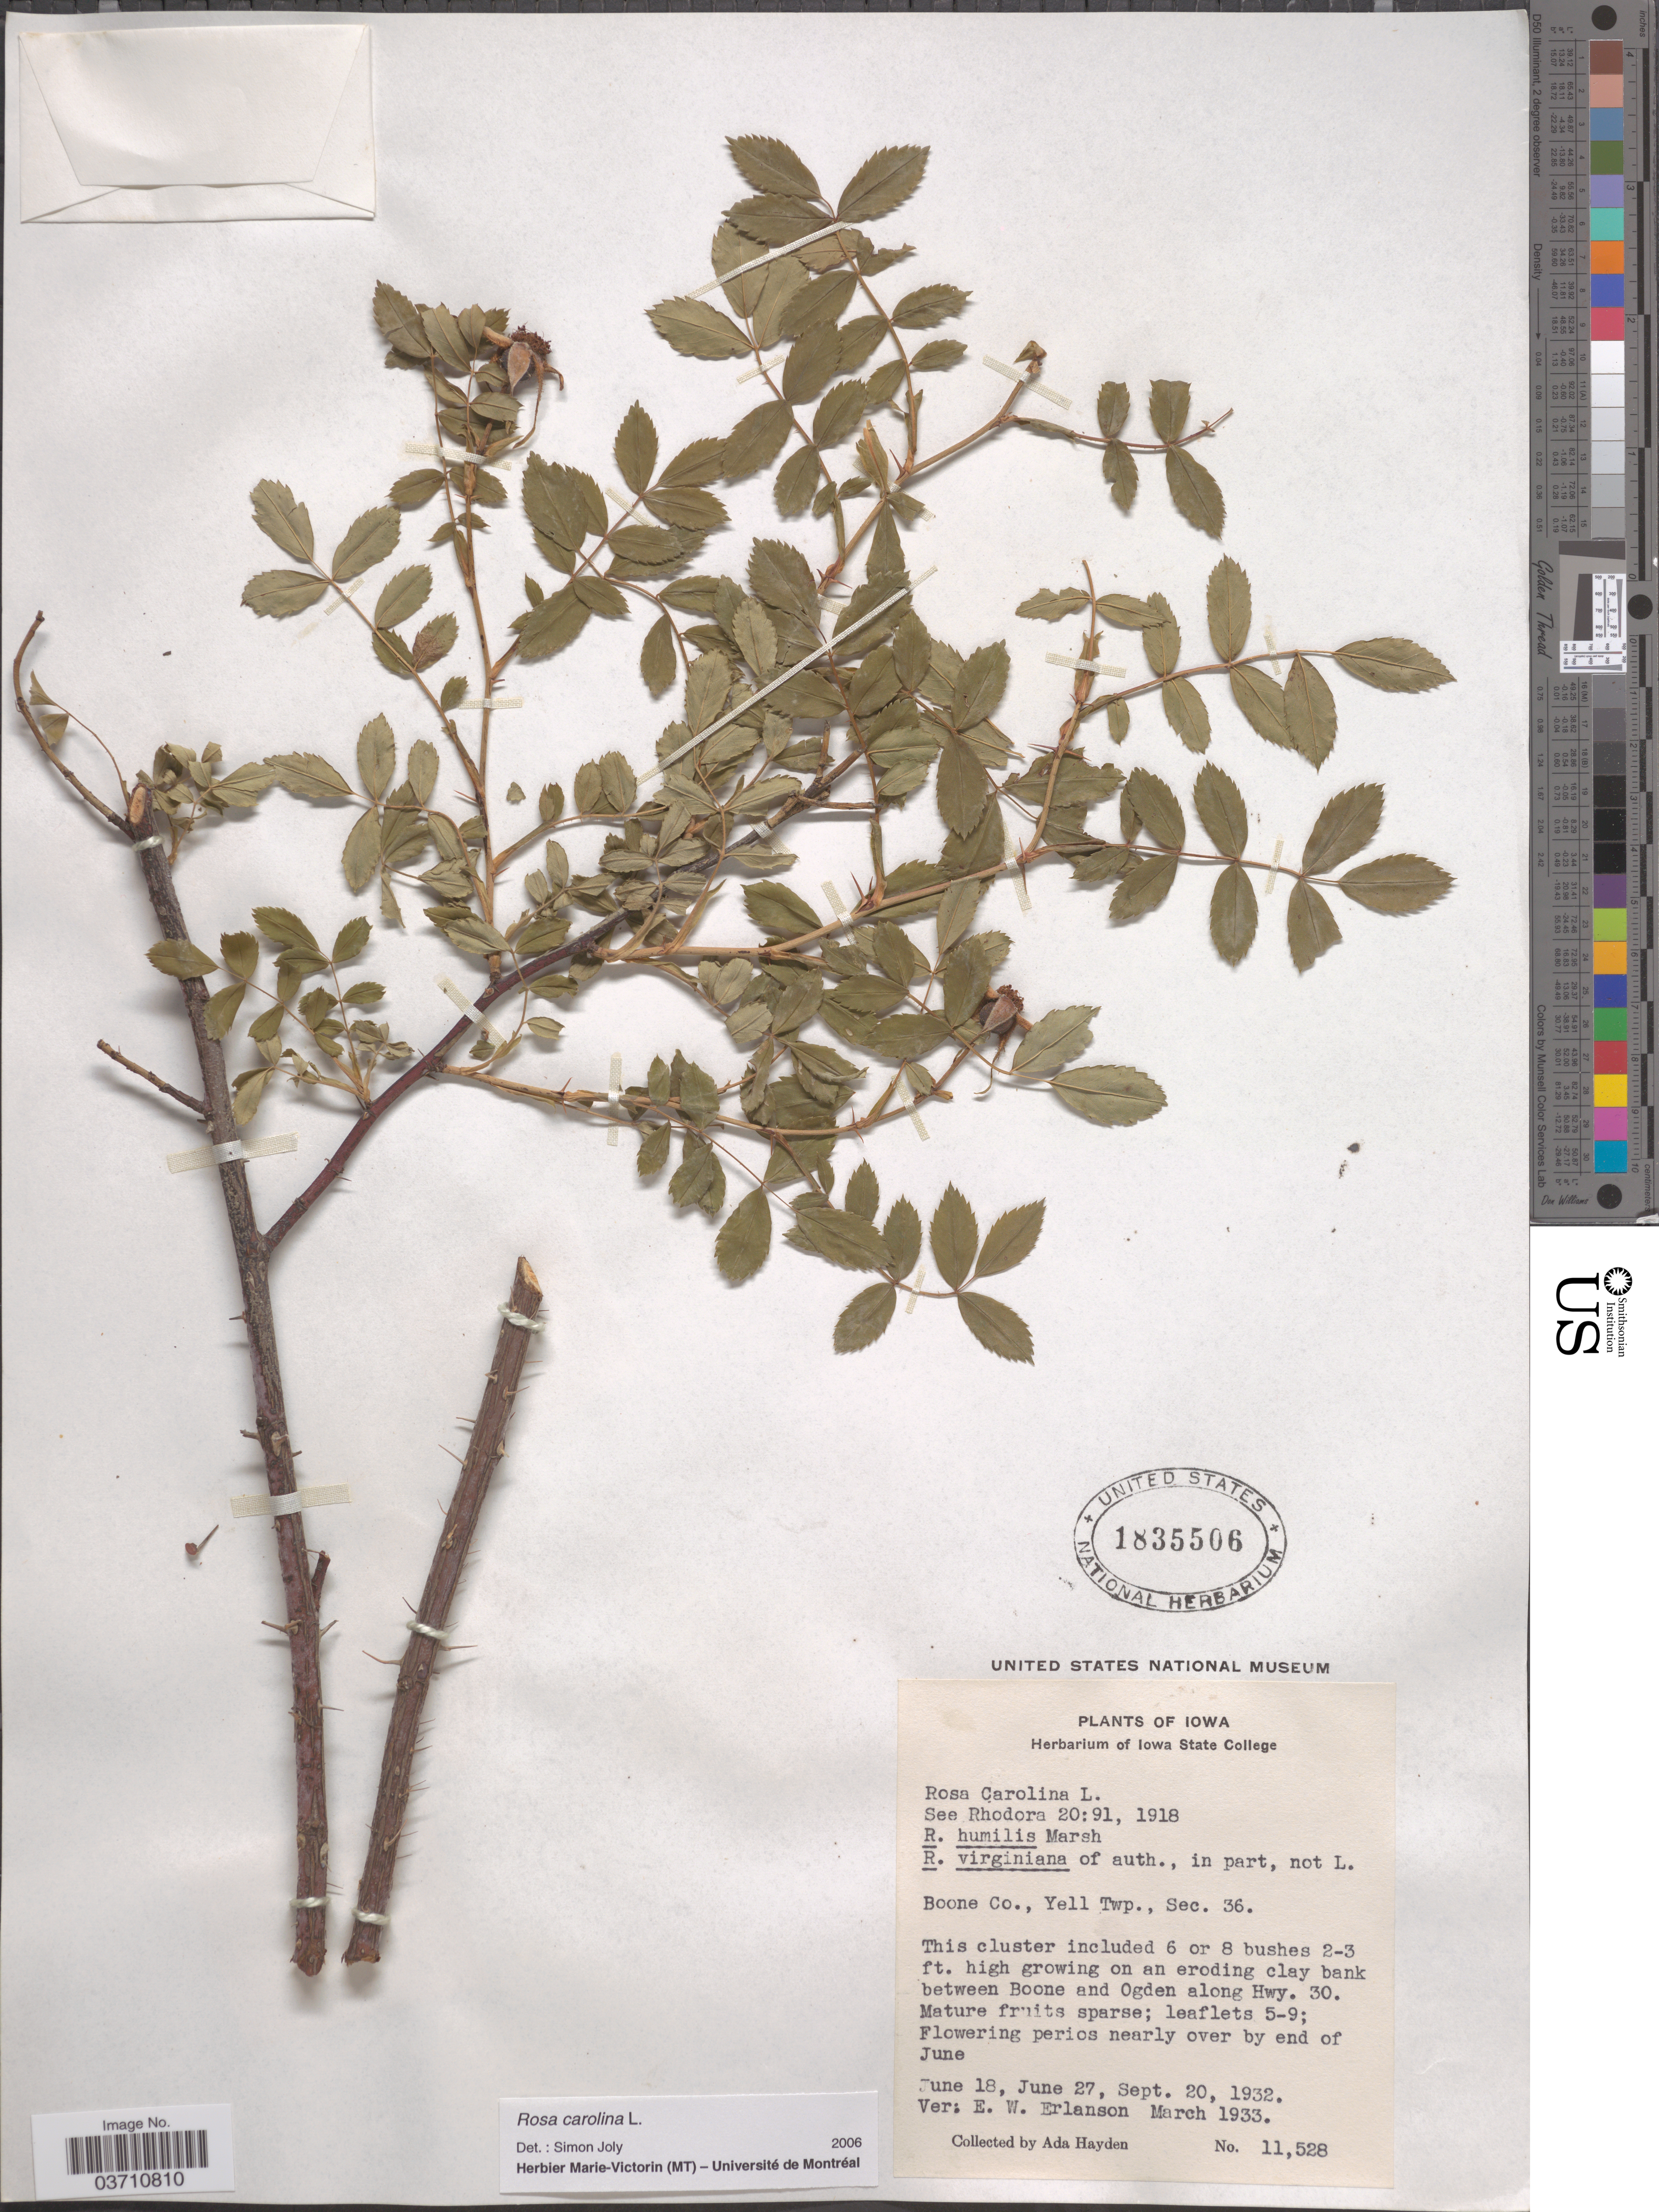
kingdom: Plantae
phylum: Tracheophyta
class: Magnoliopsida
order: Rosales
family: Rosaceae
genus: Rosa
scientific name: Rosa carolina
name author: L.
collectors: Ada Hayden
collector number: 11528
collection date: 1932-06-18/1932-09-20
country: United States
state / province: Iowa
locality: Boone Co., Yell Twp., Sec. 36. Between Boone and Ogden along Hwy. 30.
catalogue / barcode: US 1835506